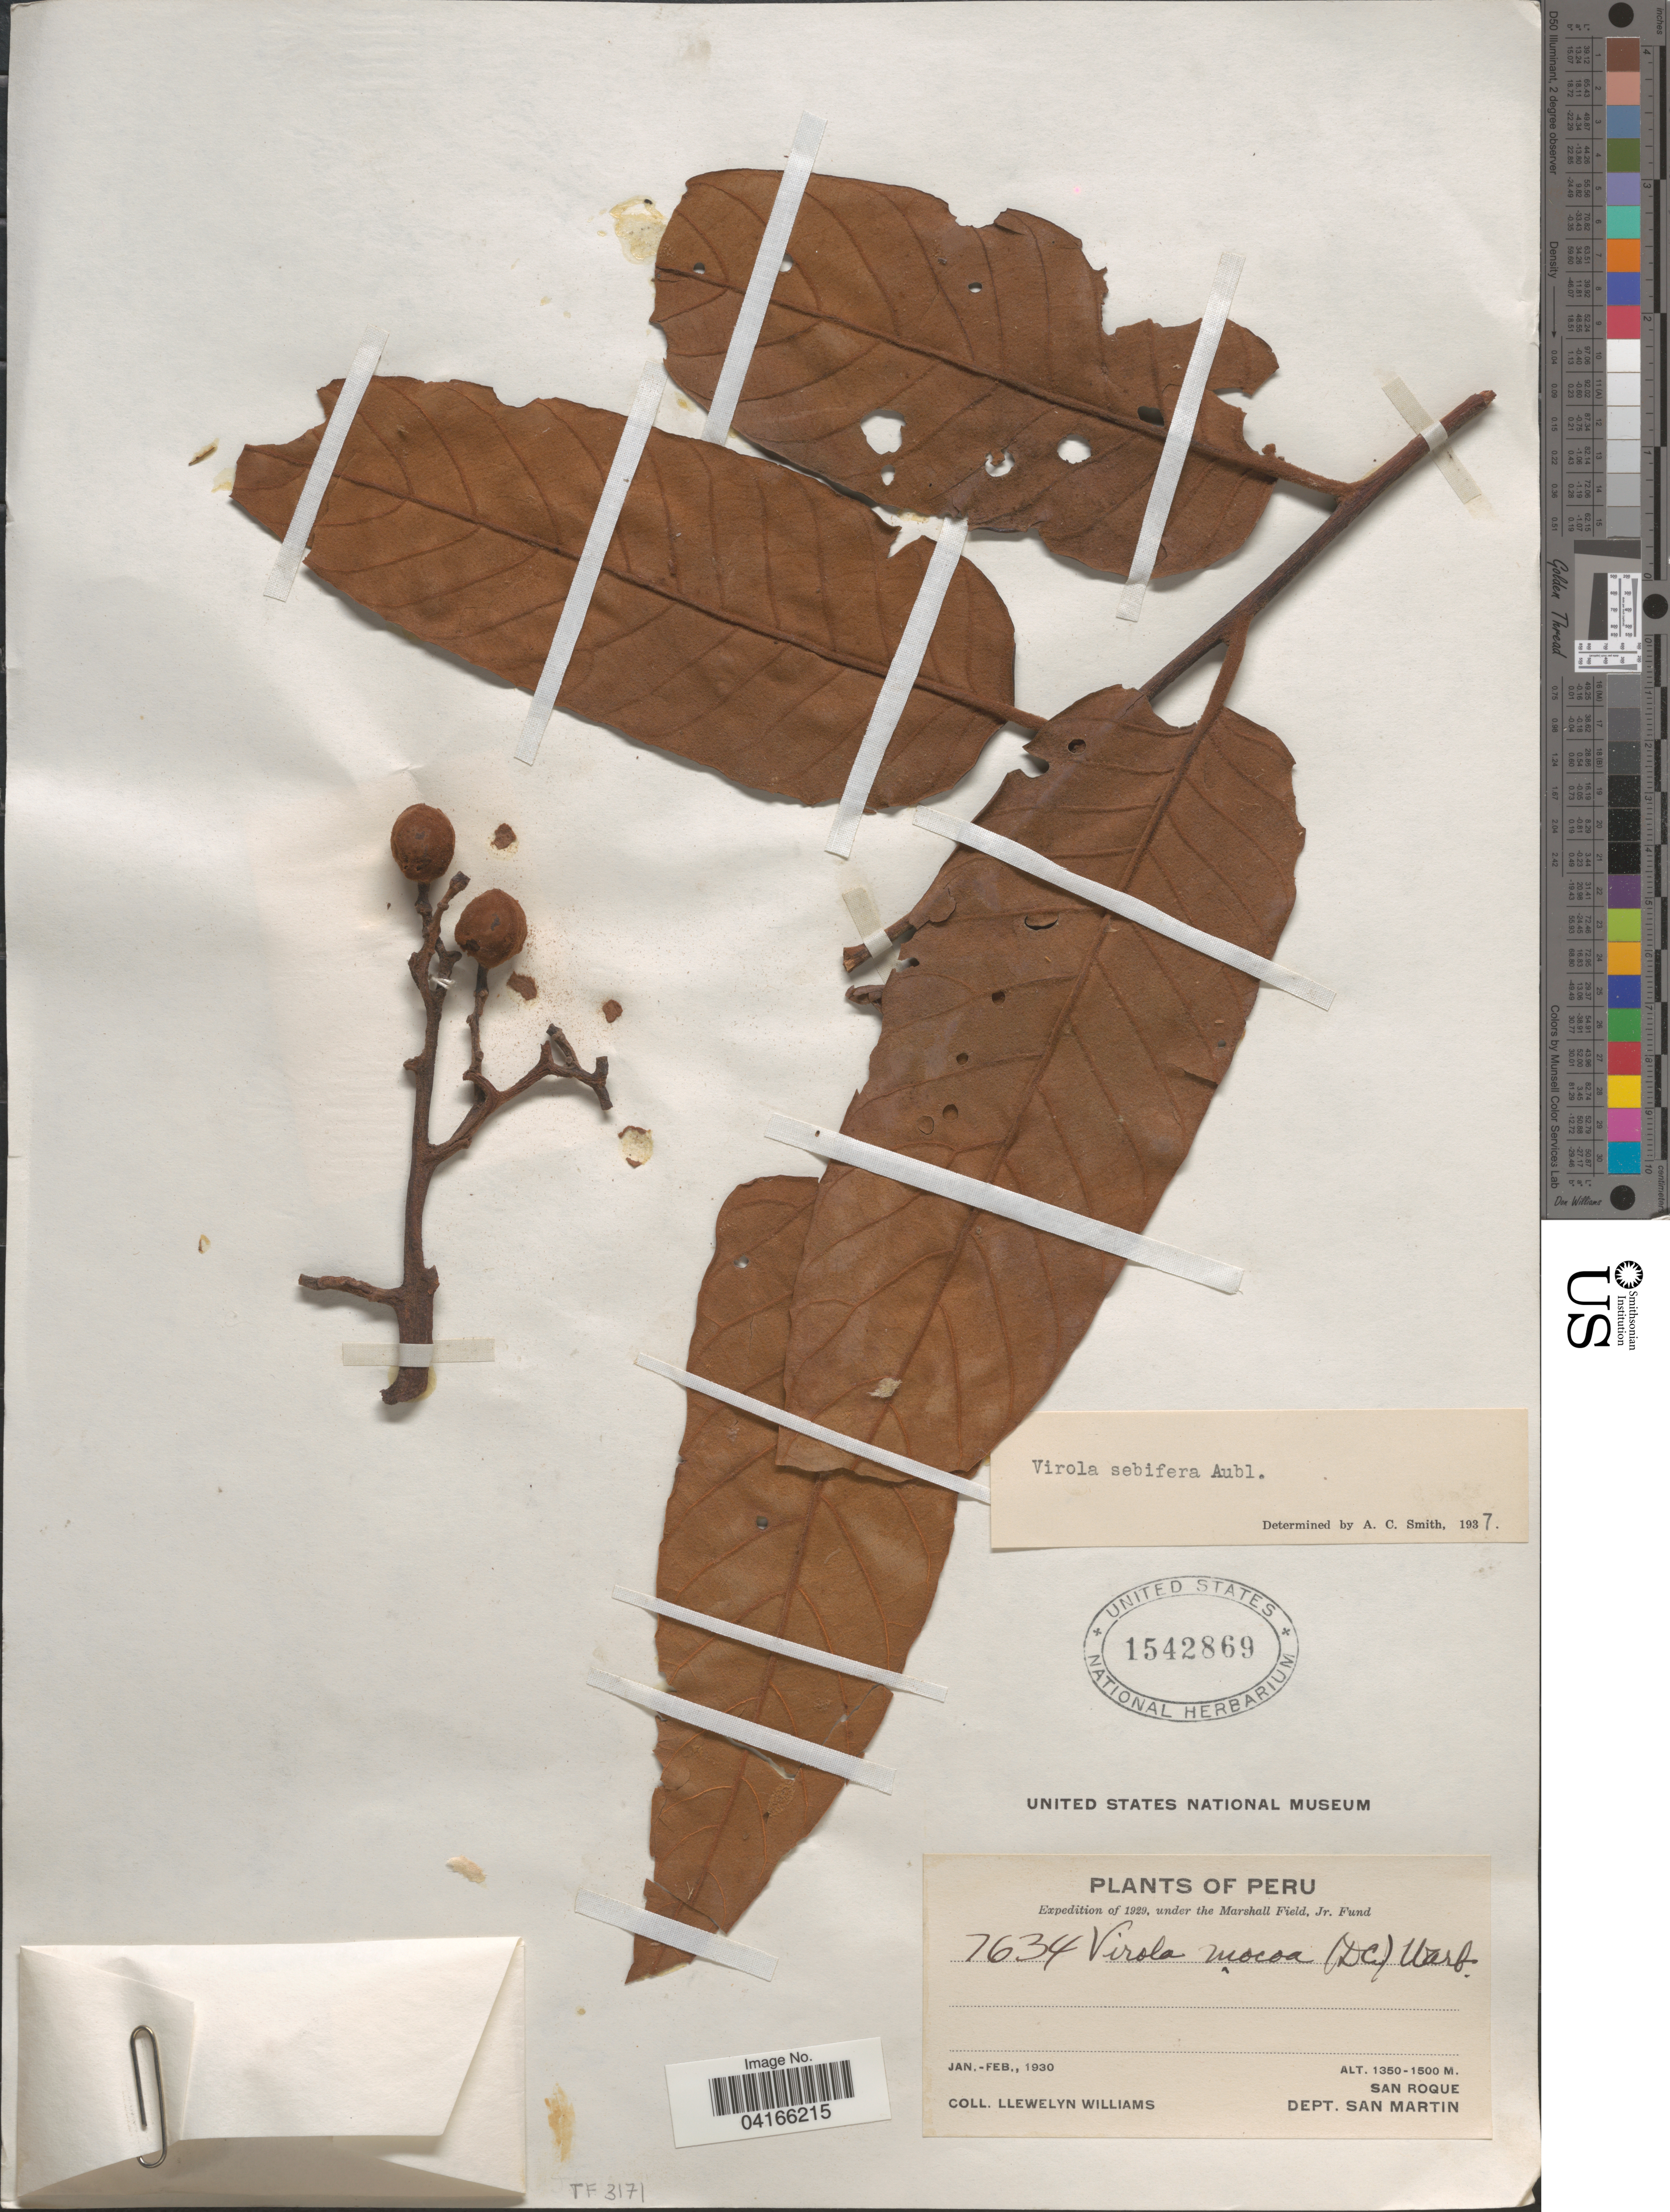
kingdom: Plantae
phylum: Tracheophyta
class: Magnoliopsida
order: Magnoliales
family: Myristicaceae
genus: Virola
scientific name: Virola sebifera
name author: Aubl.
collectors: Ll. Williams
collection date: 1930-01/1930-02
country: Peru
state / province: San Martin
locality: Expedition of 1929. San Roque. Dept. San Martin.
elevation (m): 1350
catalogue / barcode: US 1542869